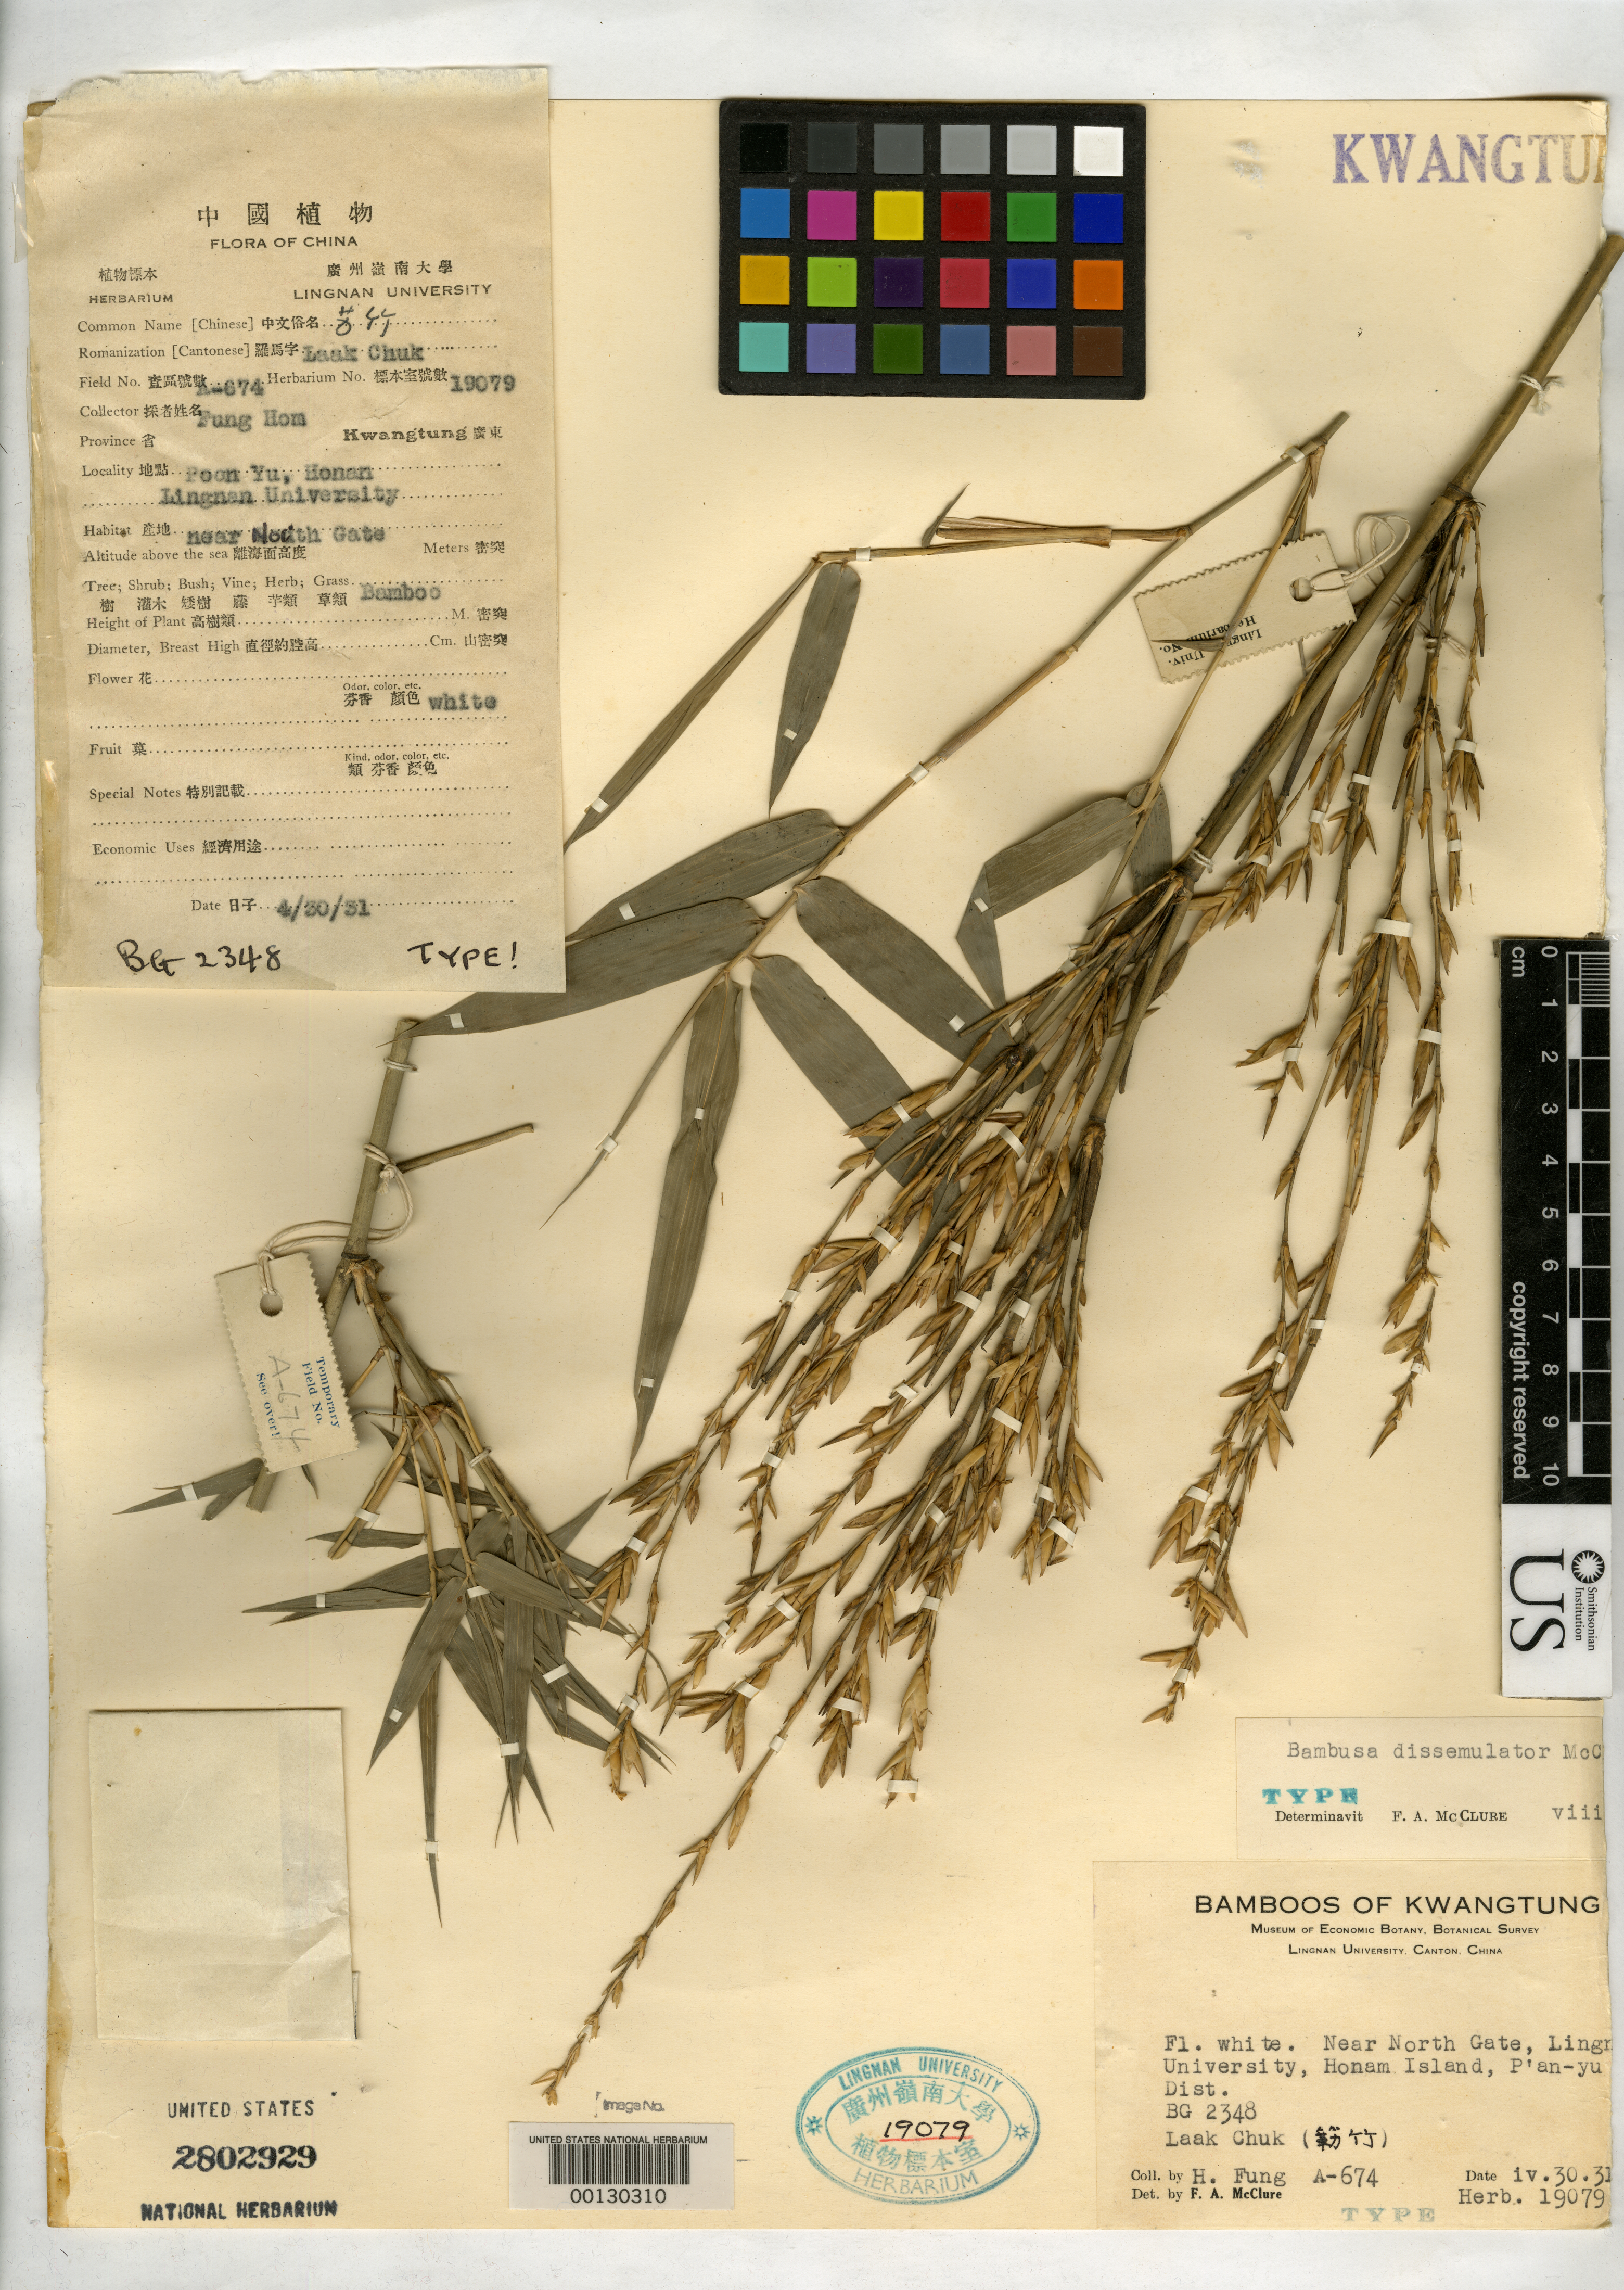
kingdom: Plantae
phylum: Tracheophyta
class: Liliopsida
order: Poales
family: Poaceae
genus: Bambusa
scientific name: Bambusa dissimulator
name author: McClure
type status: Holotype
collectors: H. L. Fung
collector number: BG 2348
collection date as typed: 30 Apr 1931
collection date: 1931-04-30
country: China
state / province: Guangdong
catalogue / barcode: US 2802929